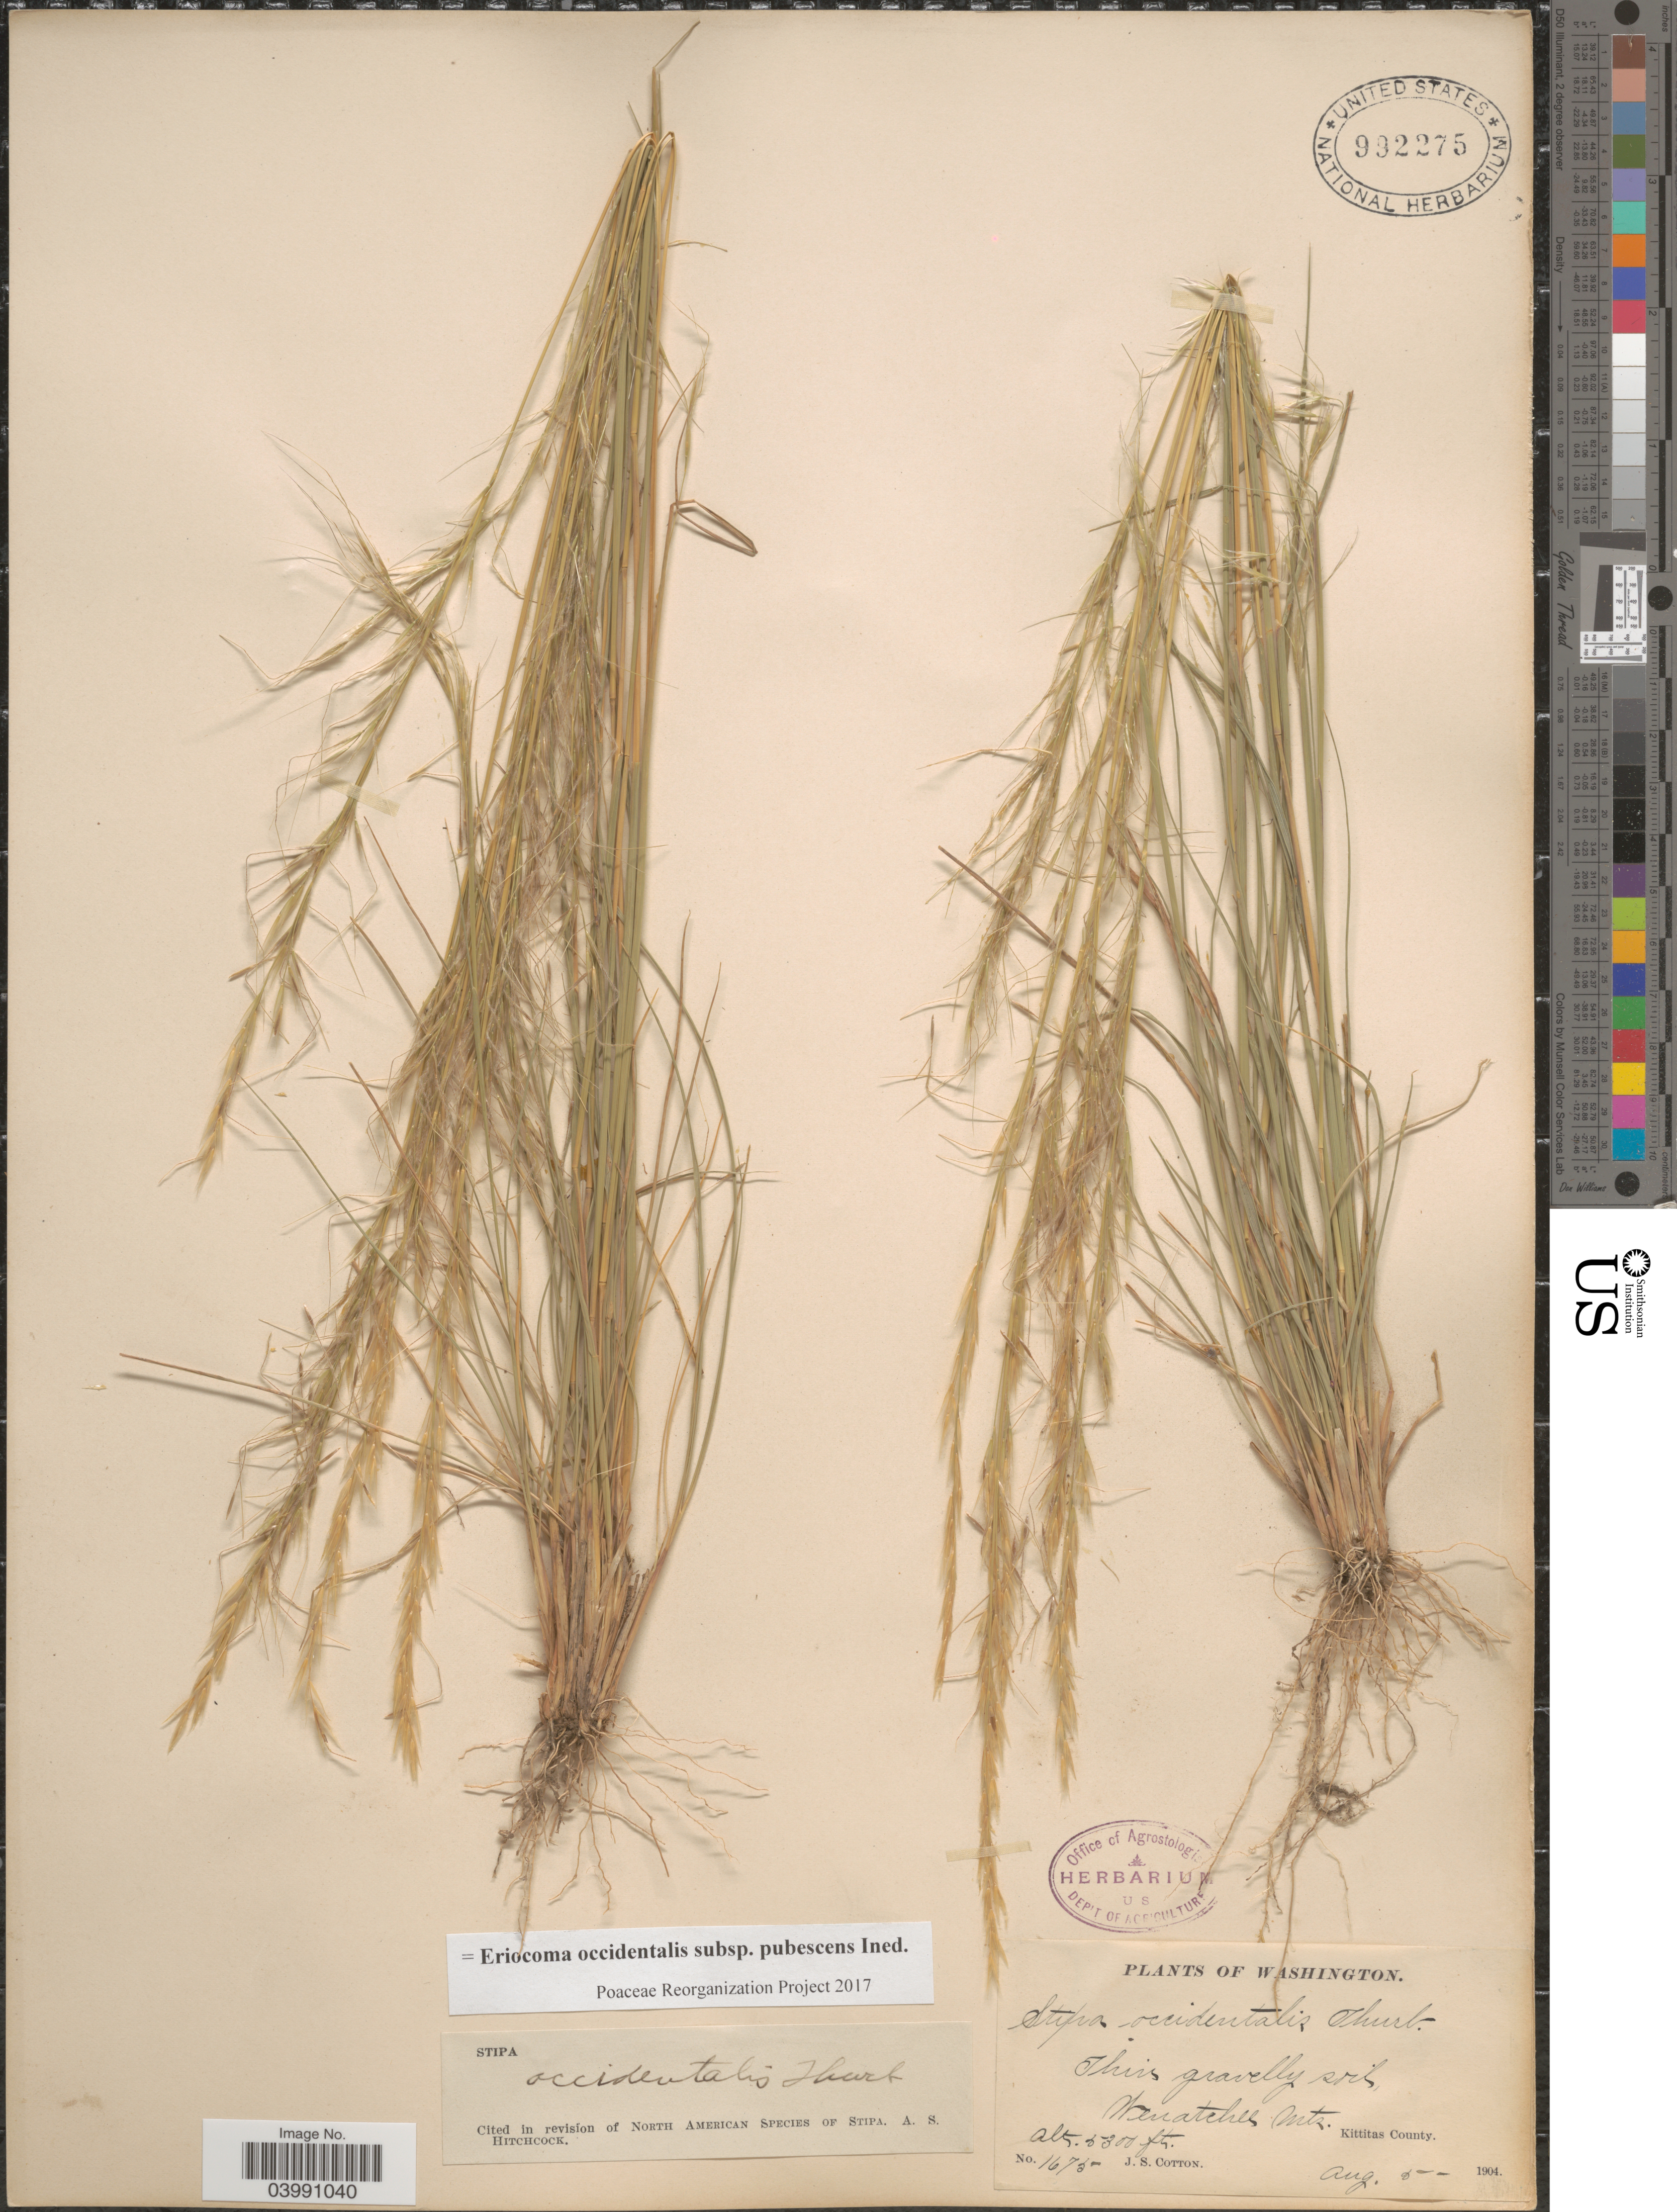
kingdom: Plantae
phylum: Tracheophyta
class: Liliopsida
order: Poales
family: Poaceae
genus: Eriocoma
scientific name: Eriocoma occidentalis subsp. pubescens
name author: (Vasey) Romasch.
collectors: J. S. Cotton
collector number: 1675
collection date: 1904-08-05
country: United States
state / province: Washington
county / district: Kittitas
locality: Wenatchee Mts. Kittitas County.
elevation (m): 1615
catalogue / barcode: US 992275